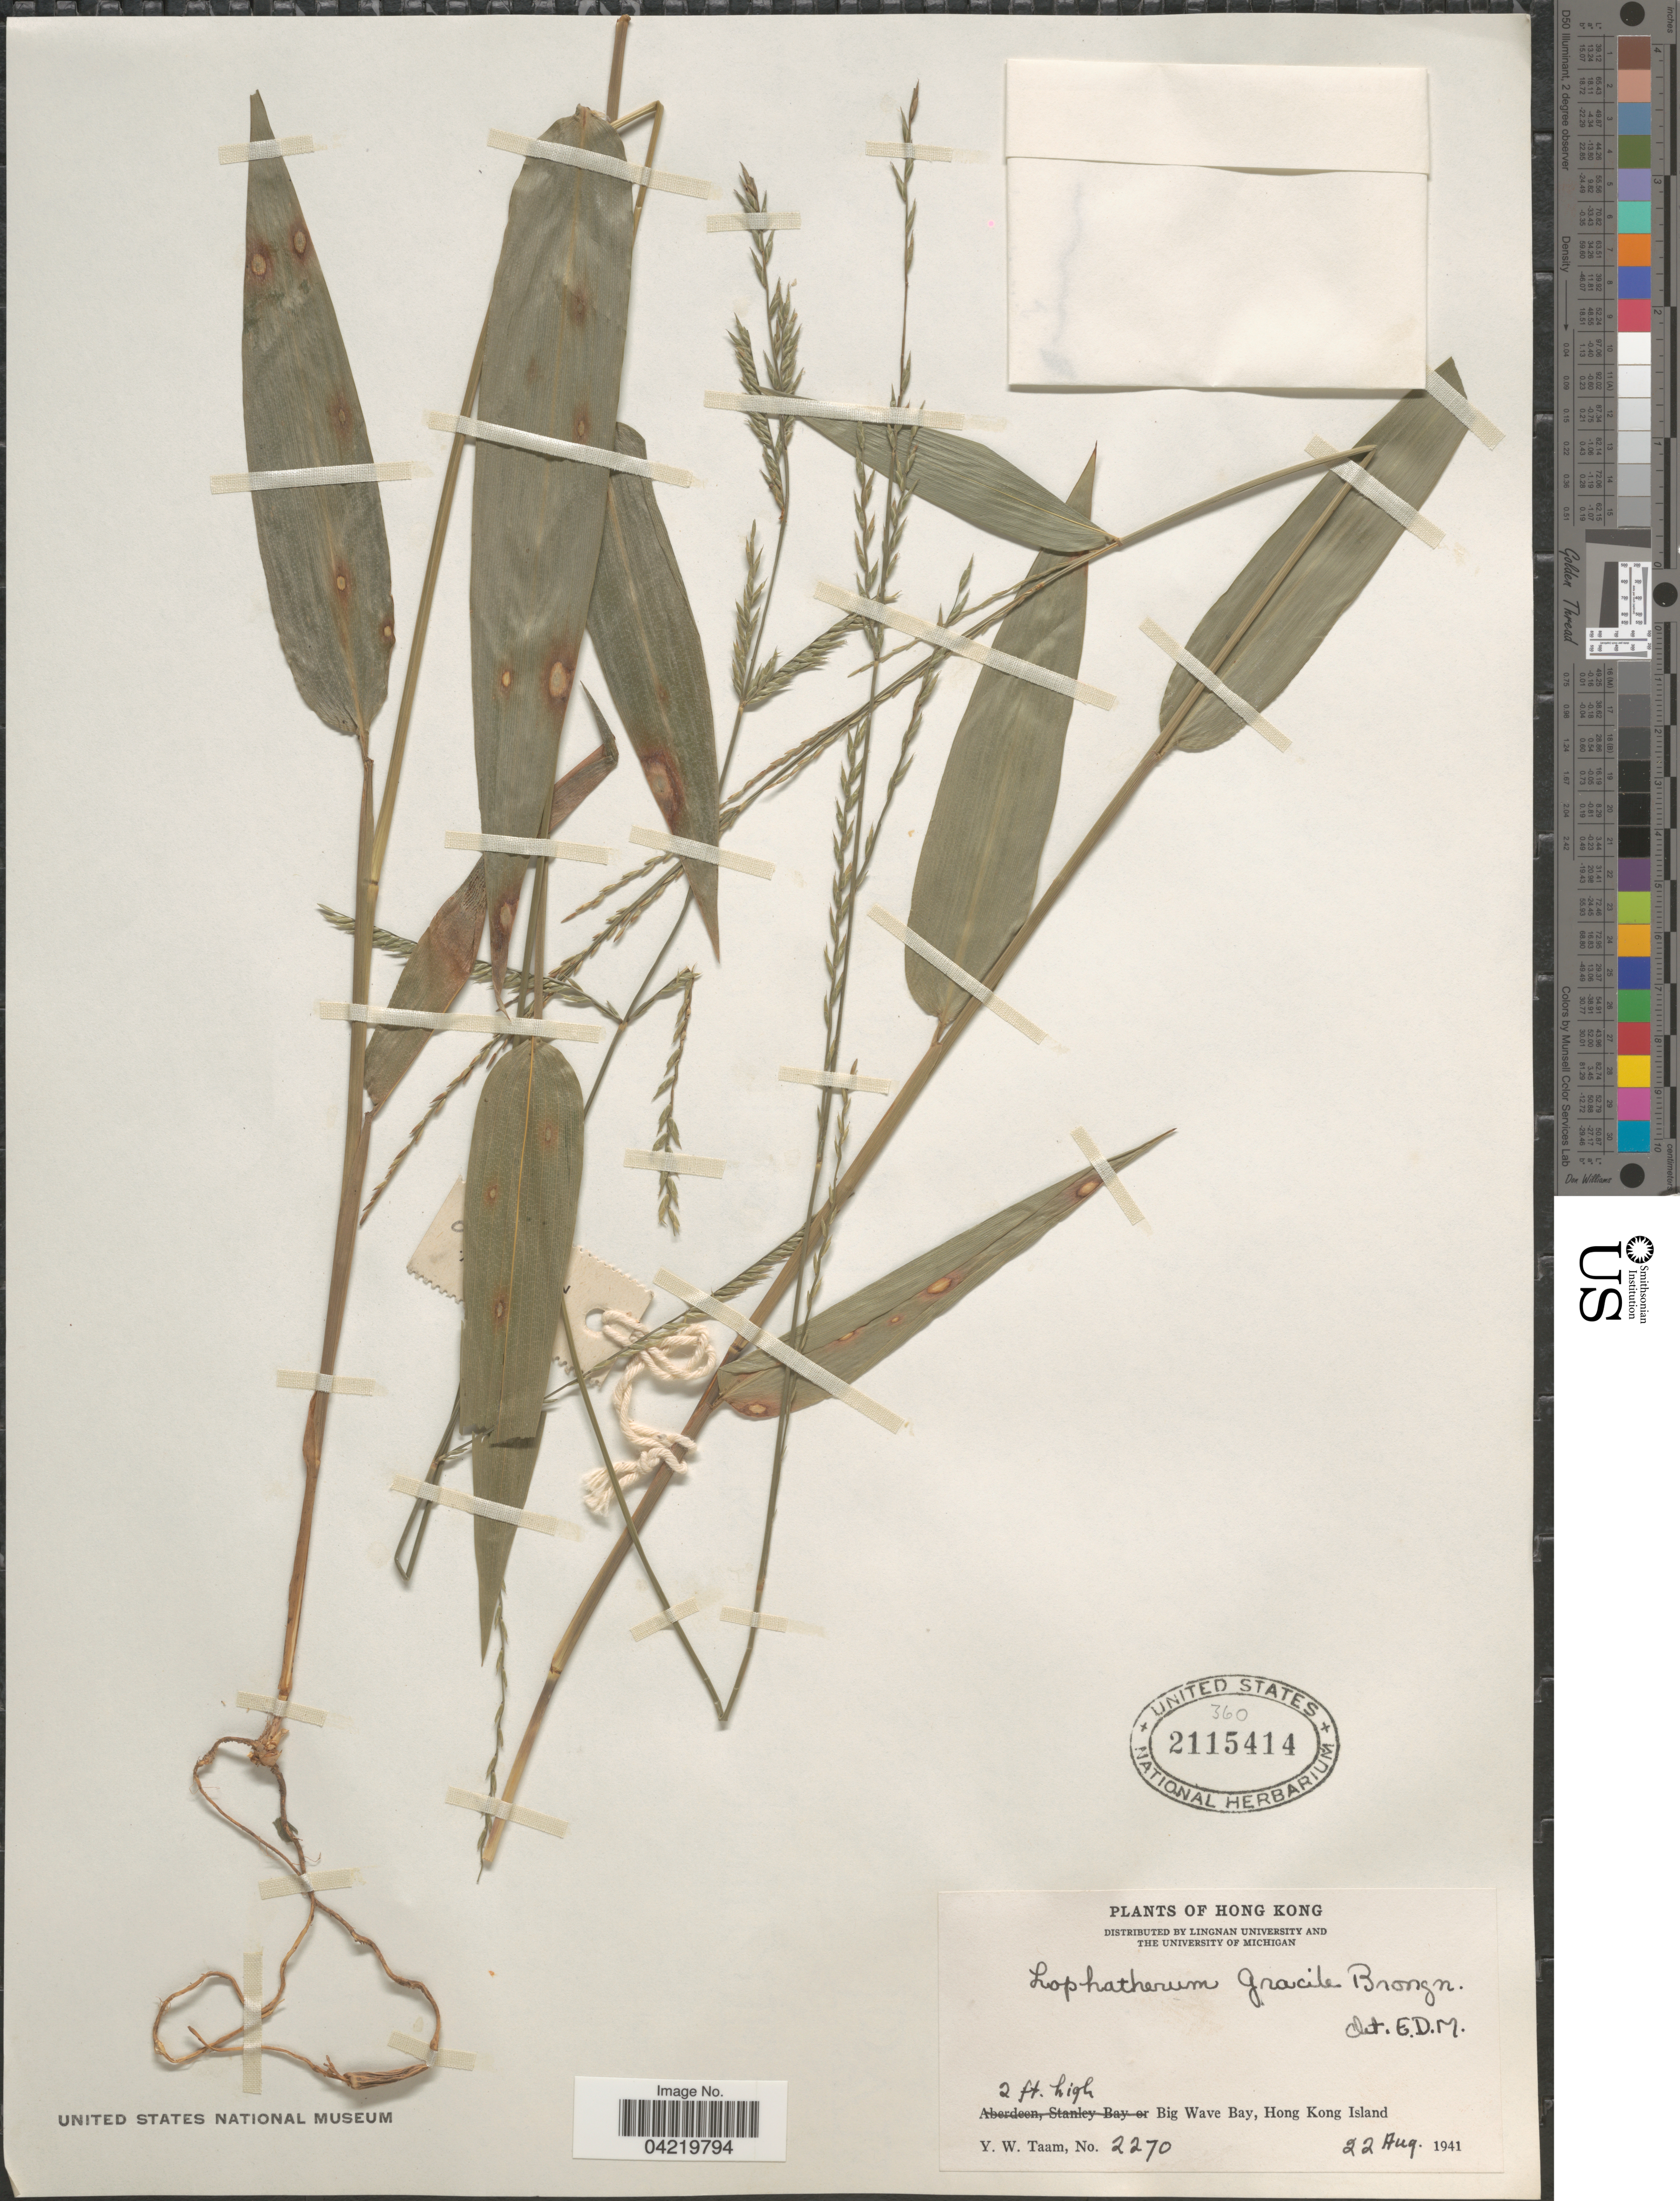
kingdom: Plantae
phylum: Tracheophyta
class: Liliopsida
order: Poales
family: Poaceae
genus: Lophatherum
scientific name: Lophatherum gracile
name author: Brongn.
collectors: Y. W. Taam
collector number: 2270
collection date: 1941-08-22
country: China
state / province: Hong Kong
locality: Big Wave Bay, Hong Kong Island.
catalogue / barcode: US 2115414